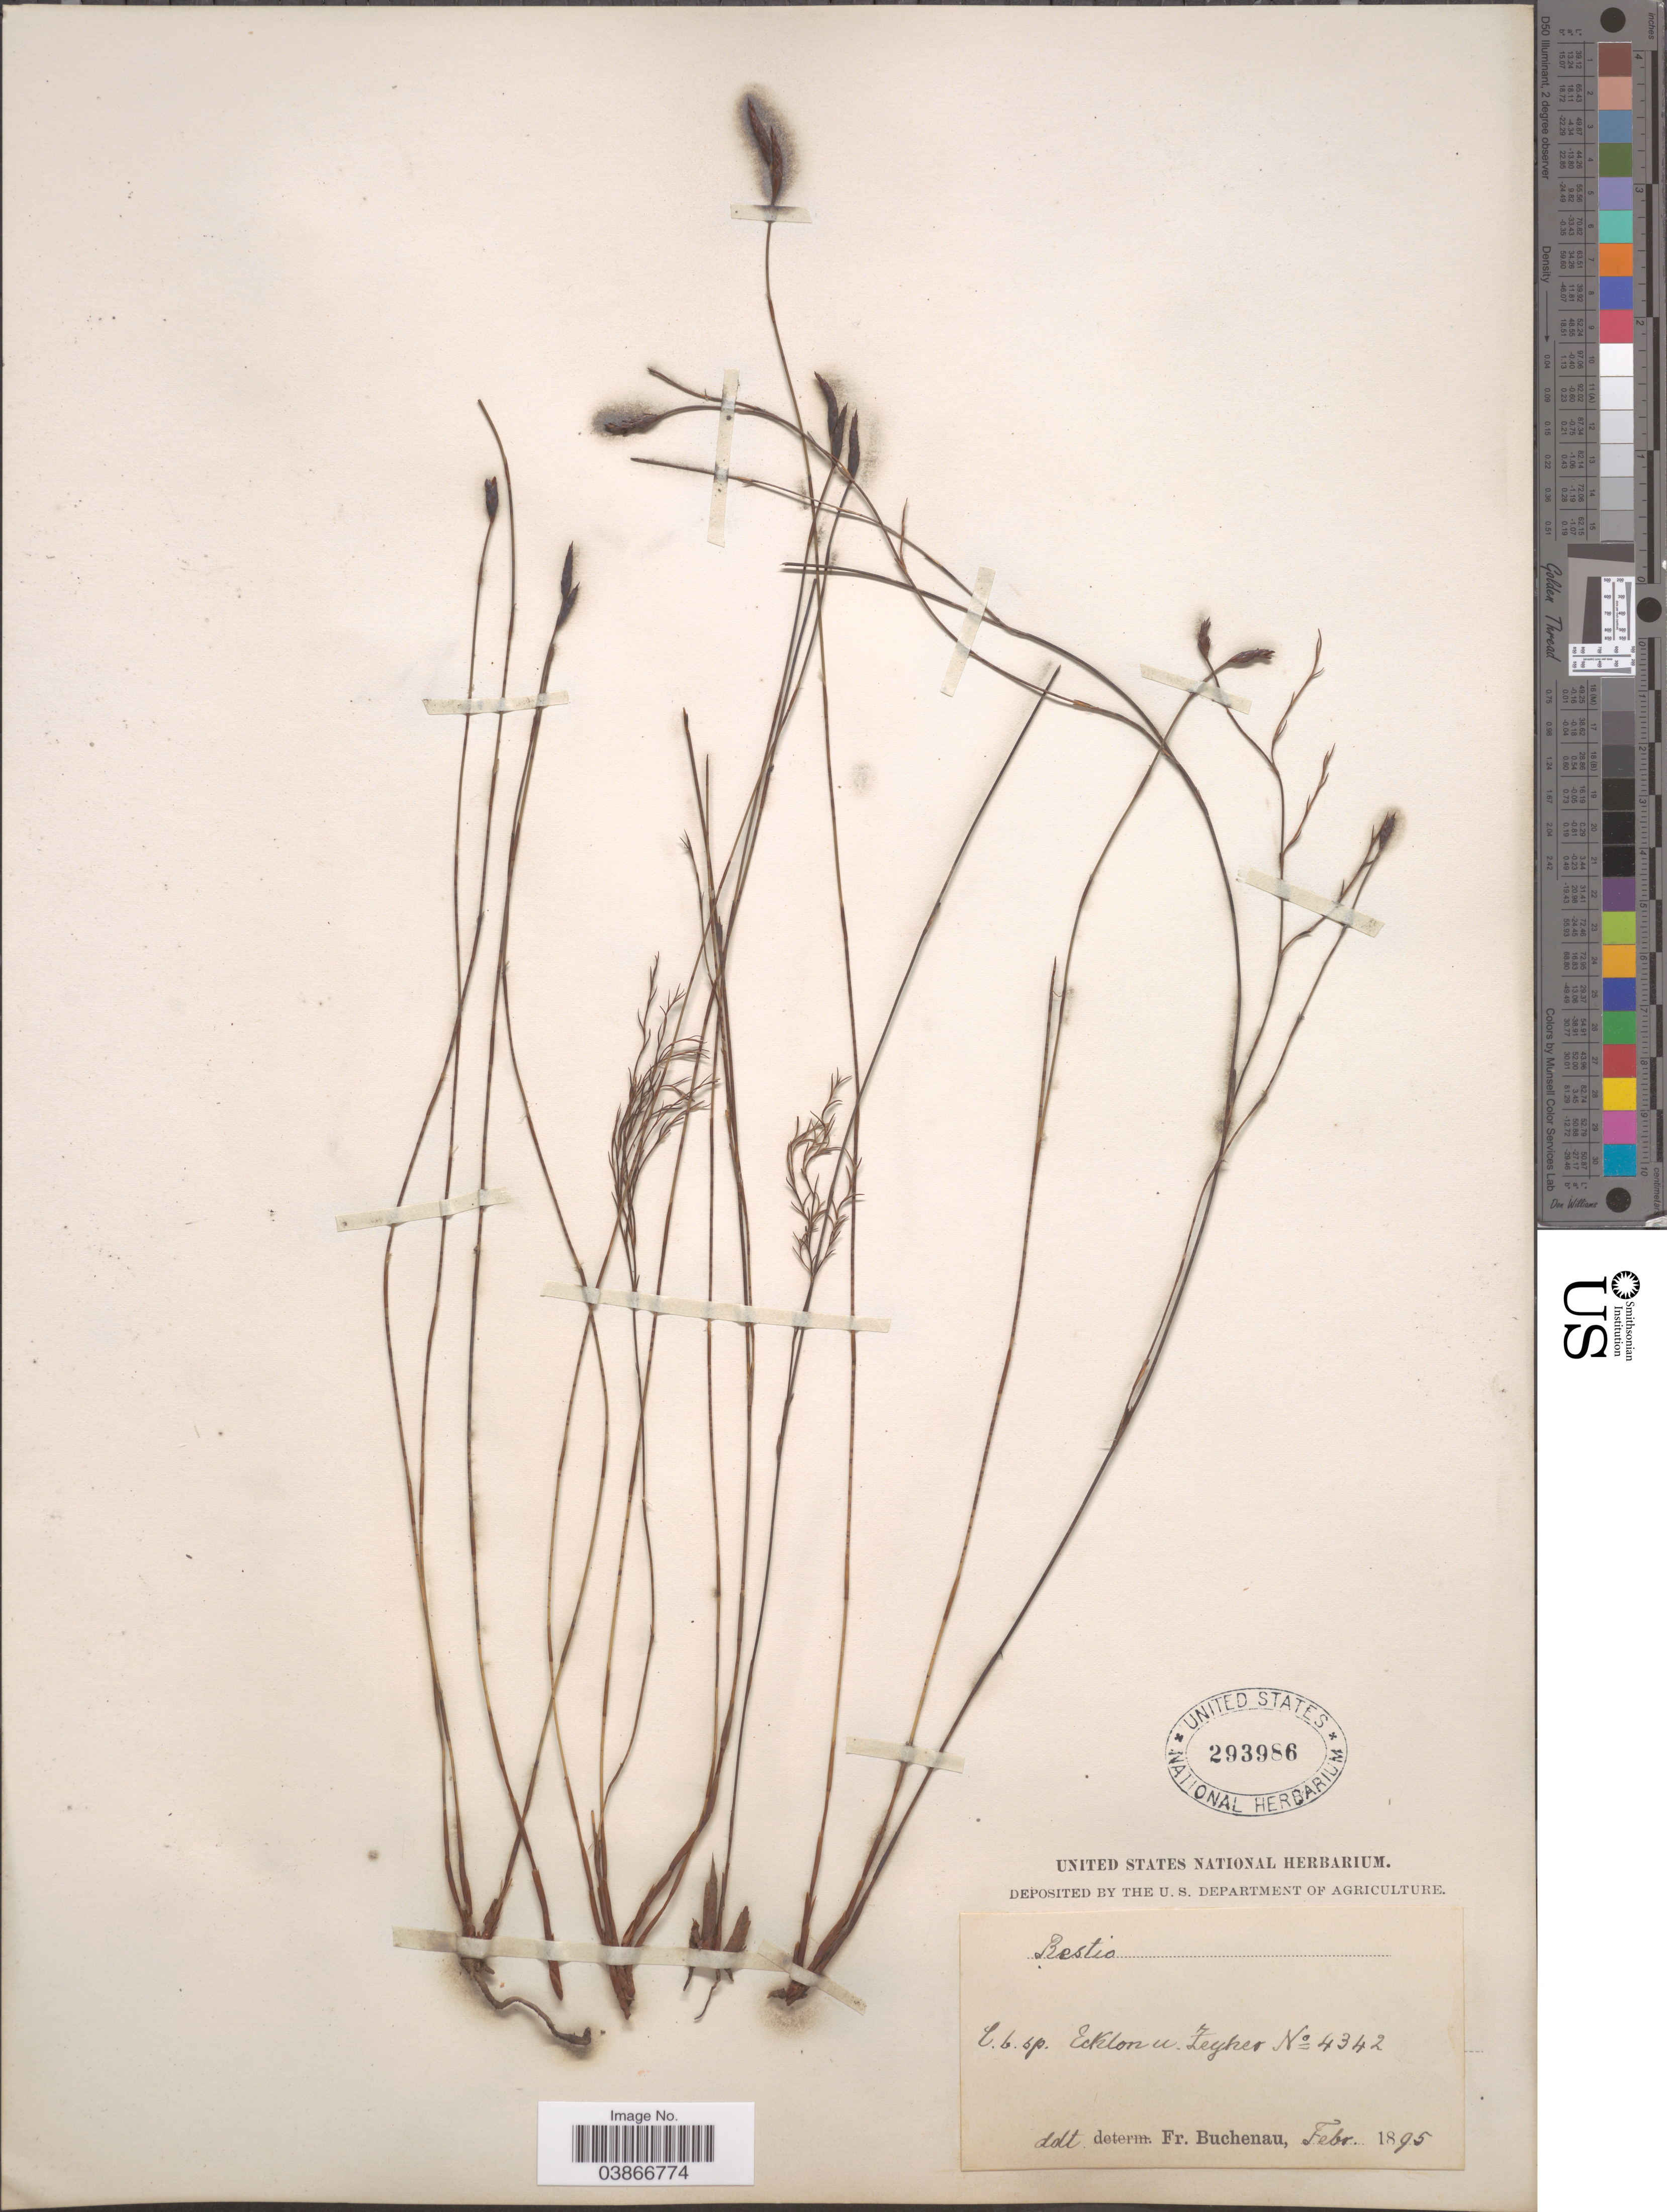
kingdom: Plantae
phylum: Tracheophyta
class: Liliopsida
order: Poales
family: Restionaceae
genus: Restio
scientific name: Restio sp.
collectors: -. Ecklon & -. Zeyher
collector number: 4342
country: South Africa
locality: C.b. sp.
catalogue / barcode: US 293986